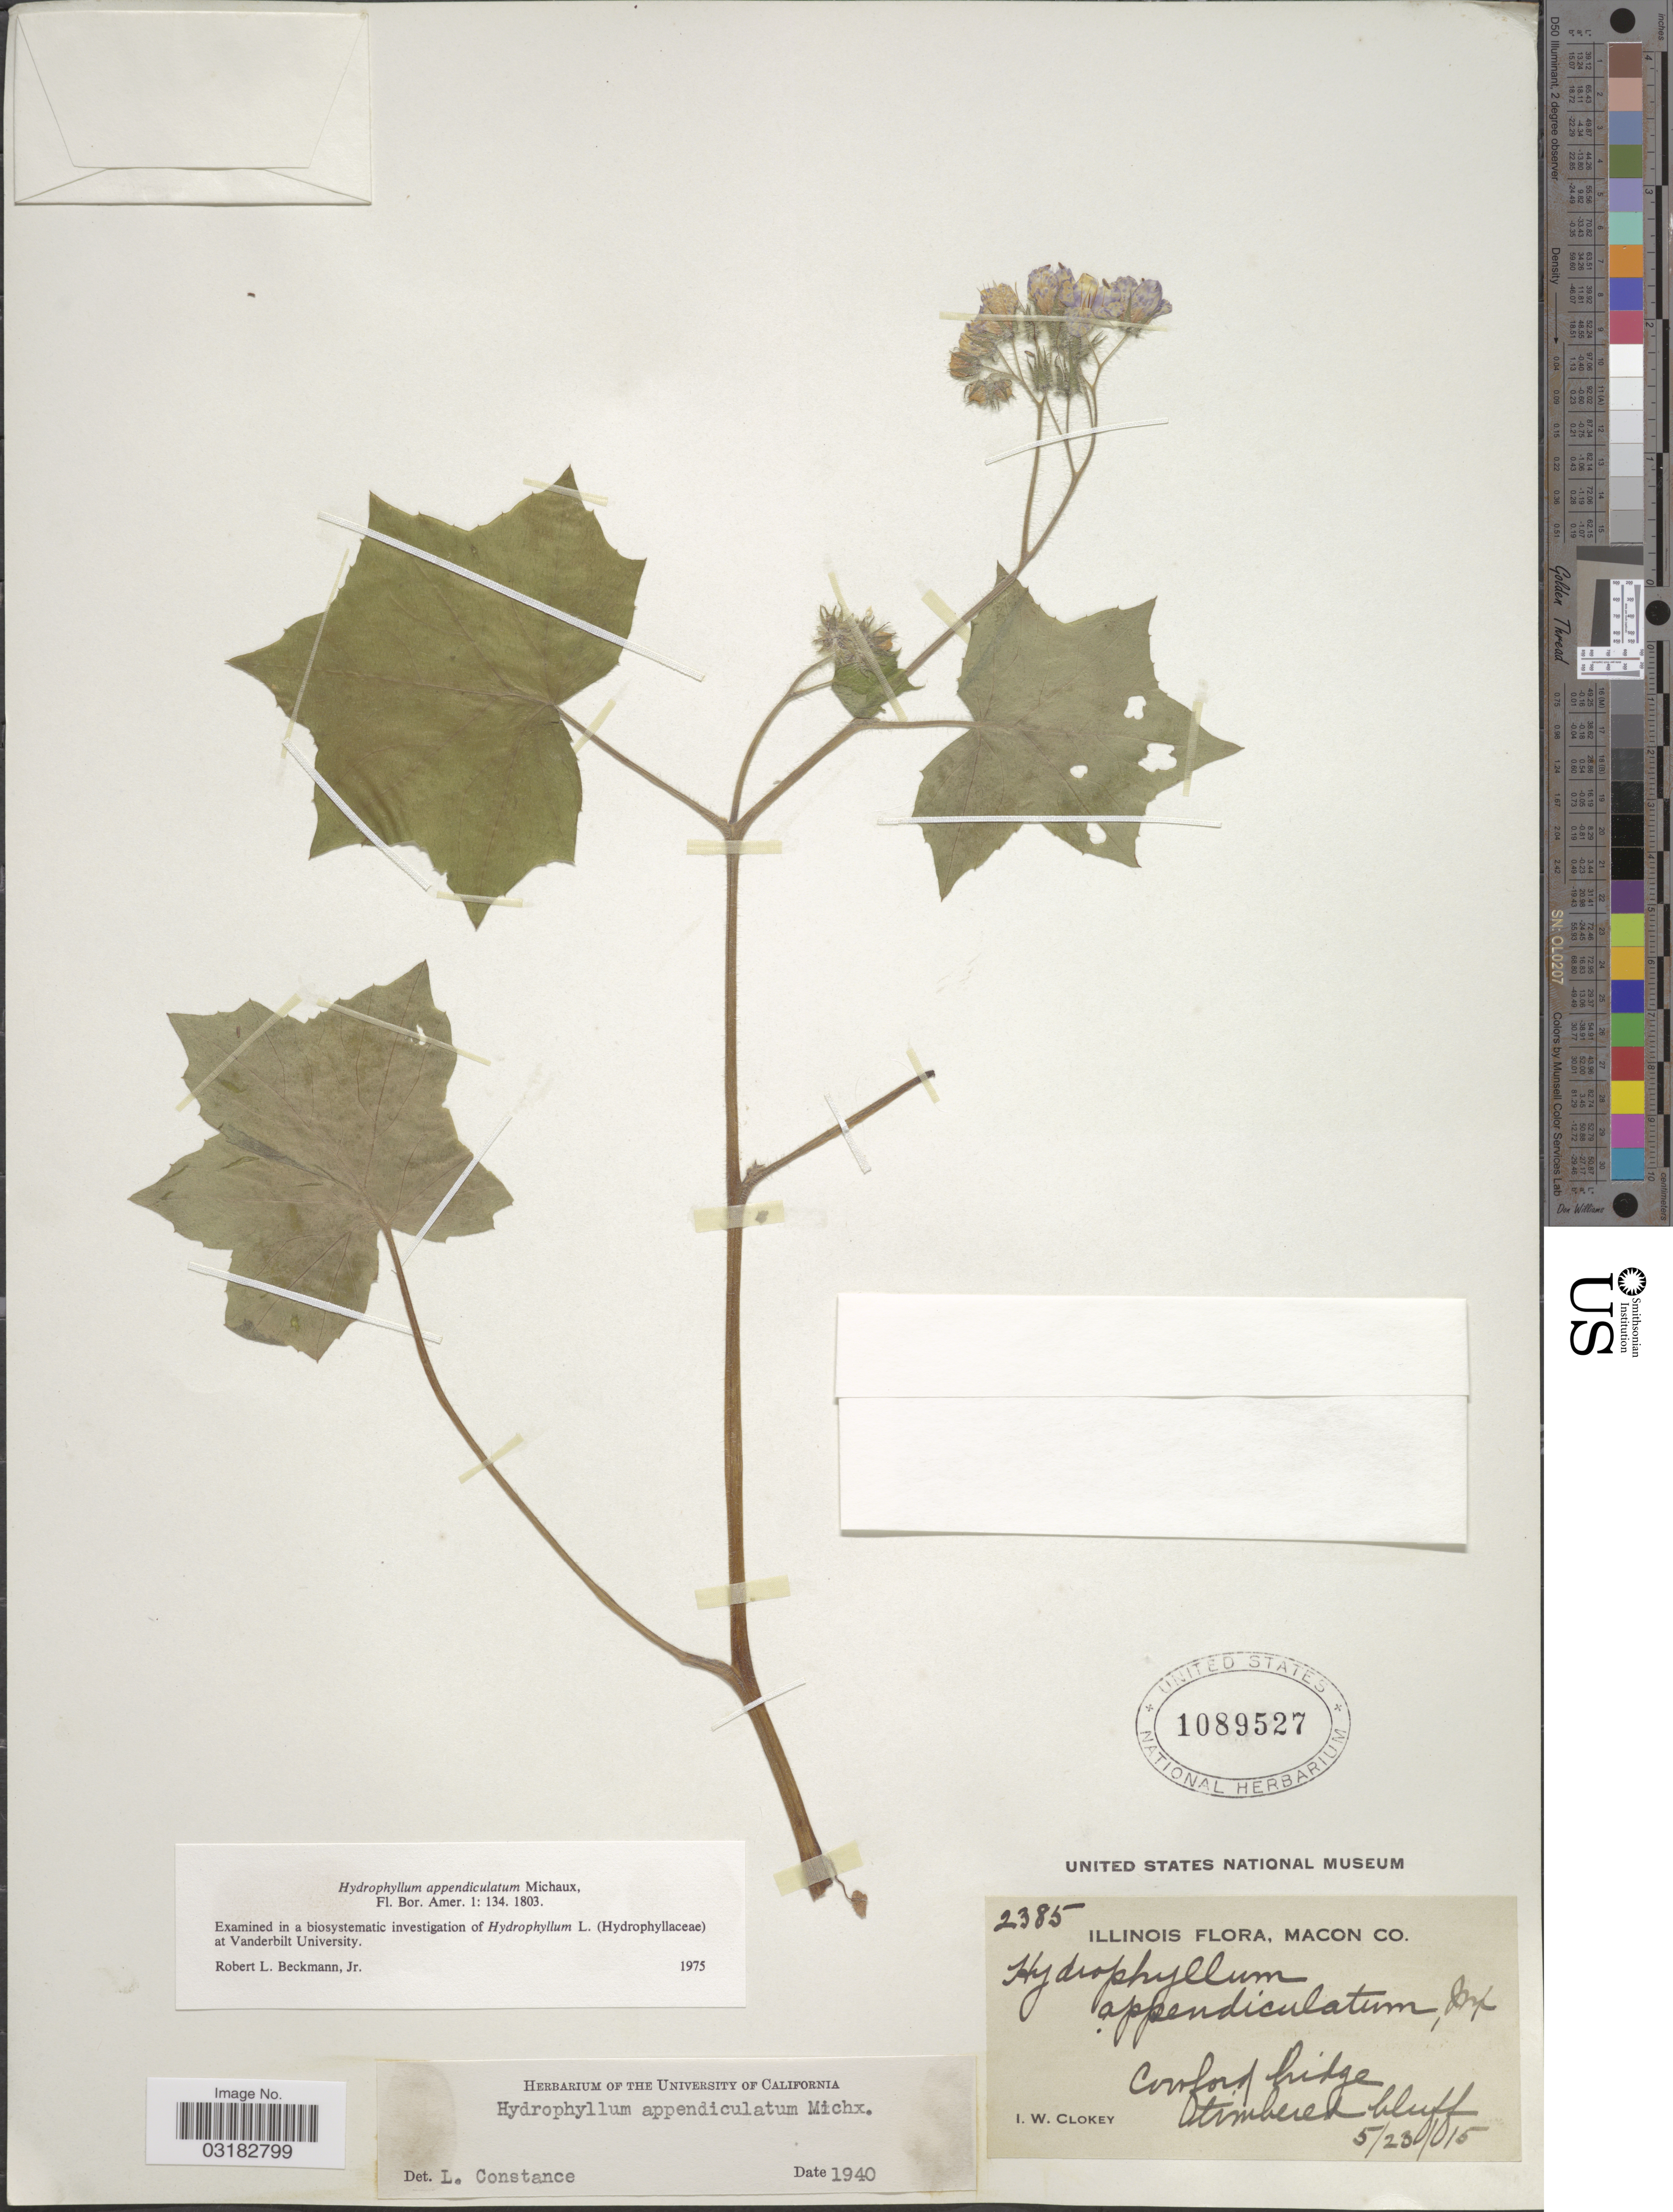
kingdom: Plantae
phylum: Tracheophyta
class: Magnoliopsida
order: Boraginales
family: Hydrophyllaceae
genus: Hydrophyllum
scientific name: Hydrophyllum appendiculatum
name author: Michx.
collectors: I. W. Clokey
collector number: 2385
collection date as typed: Transcribed d/m/y: 23/5/15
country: United States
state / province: Illinois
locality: Macon Co. Cowford bridge. Timbered bluff.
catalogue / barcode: US 1089527